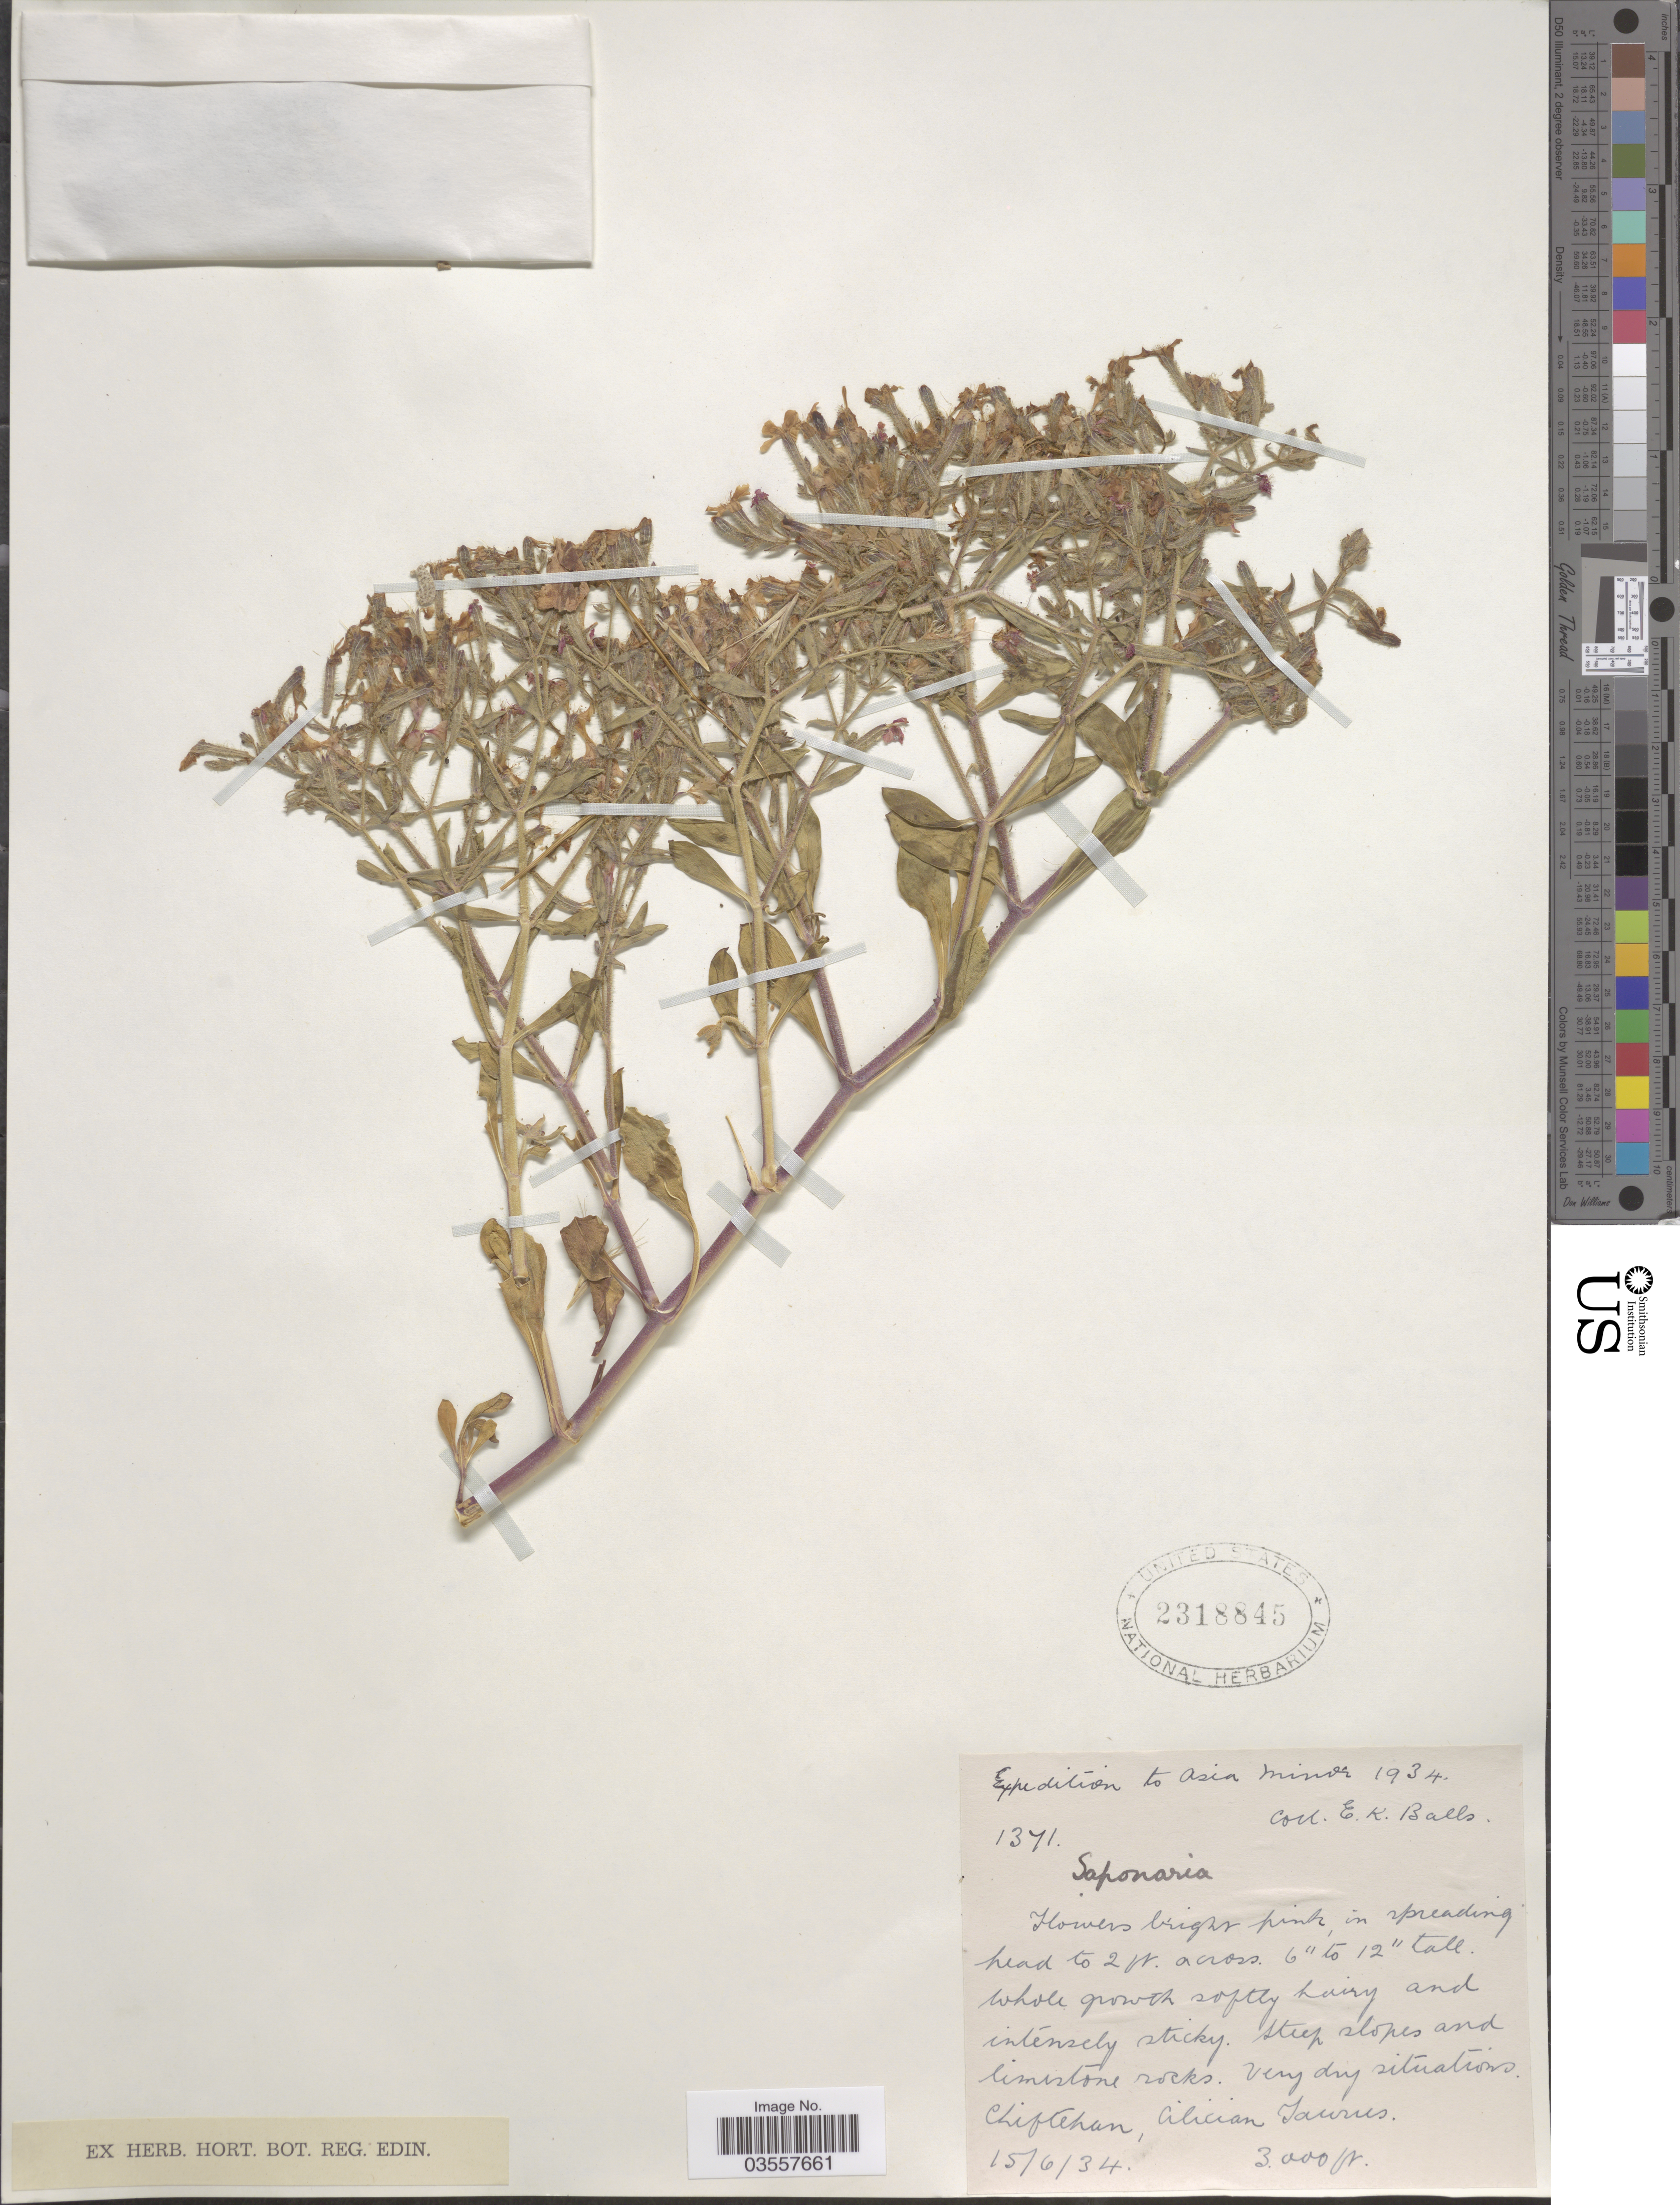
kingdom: Plantae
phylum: Tracheophyta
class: Magnoliopsida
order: Caryophyllales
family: Caryophyllaceae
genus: Saponaria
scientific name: Saponaria sp.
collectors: E. K. Balls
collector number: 1371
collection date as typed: Transcribed d/m/y: 15/6/34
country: Turkey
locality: Asia Minor.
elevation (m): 914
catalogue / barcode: US 2318845